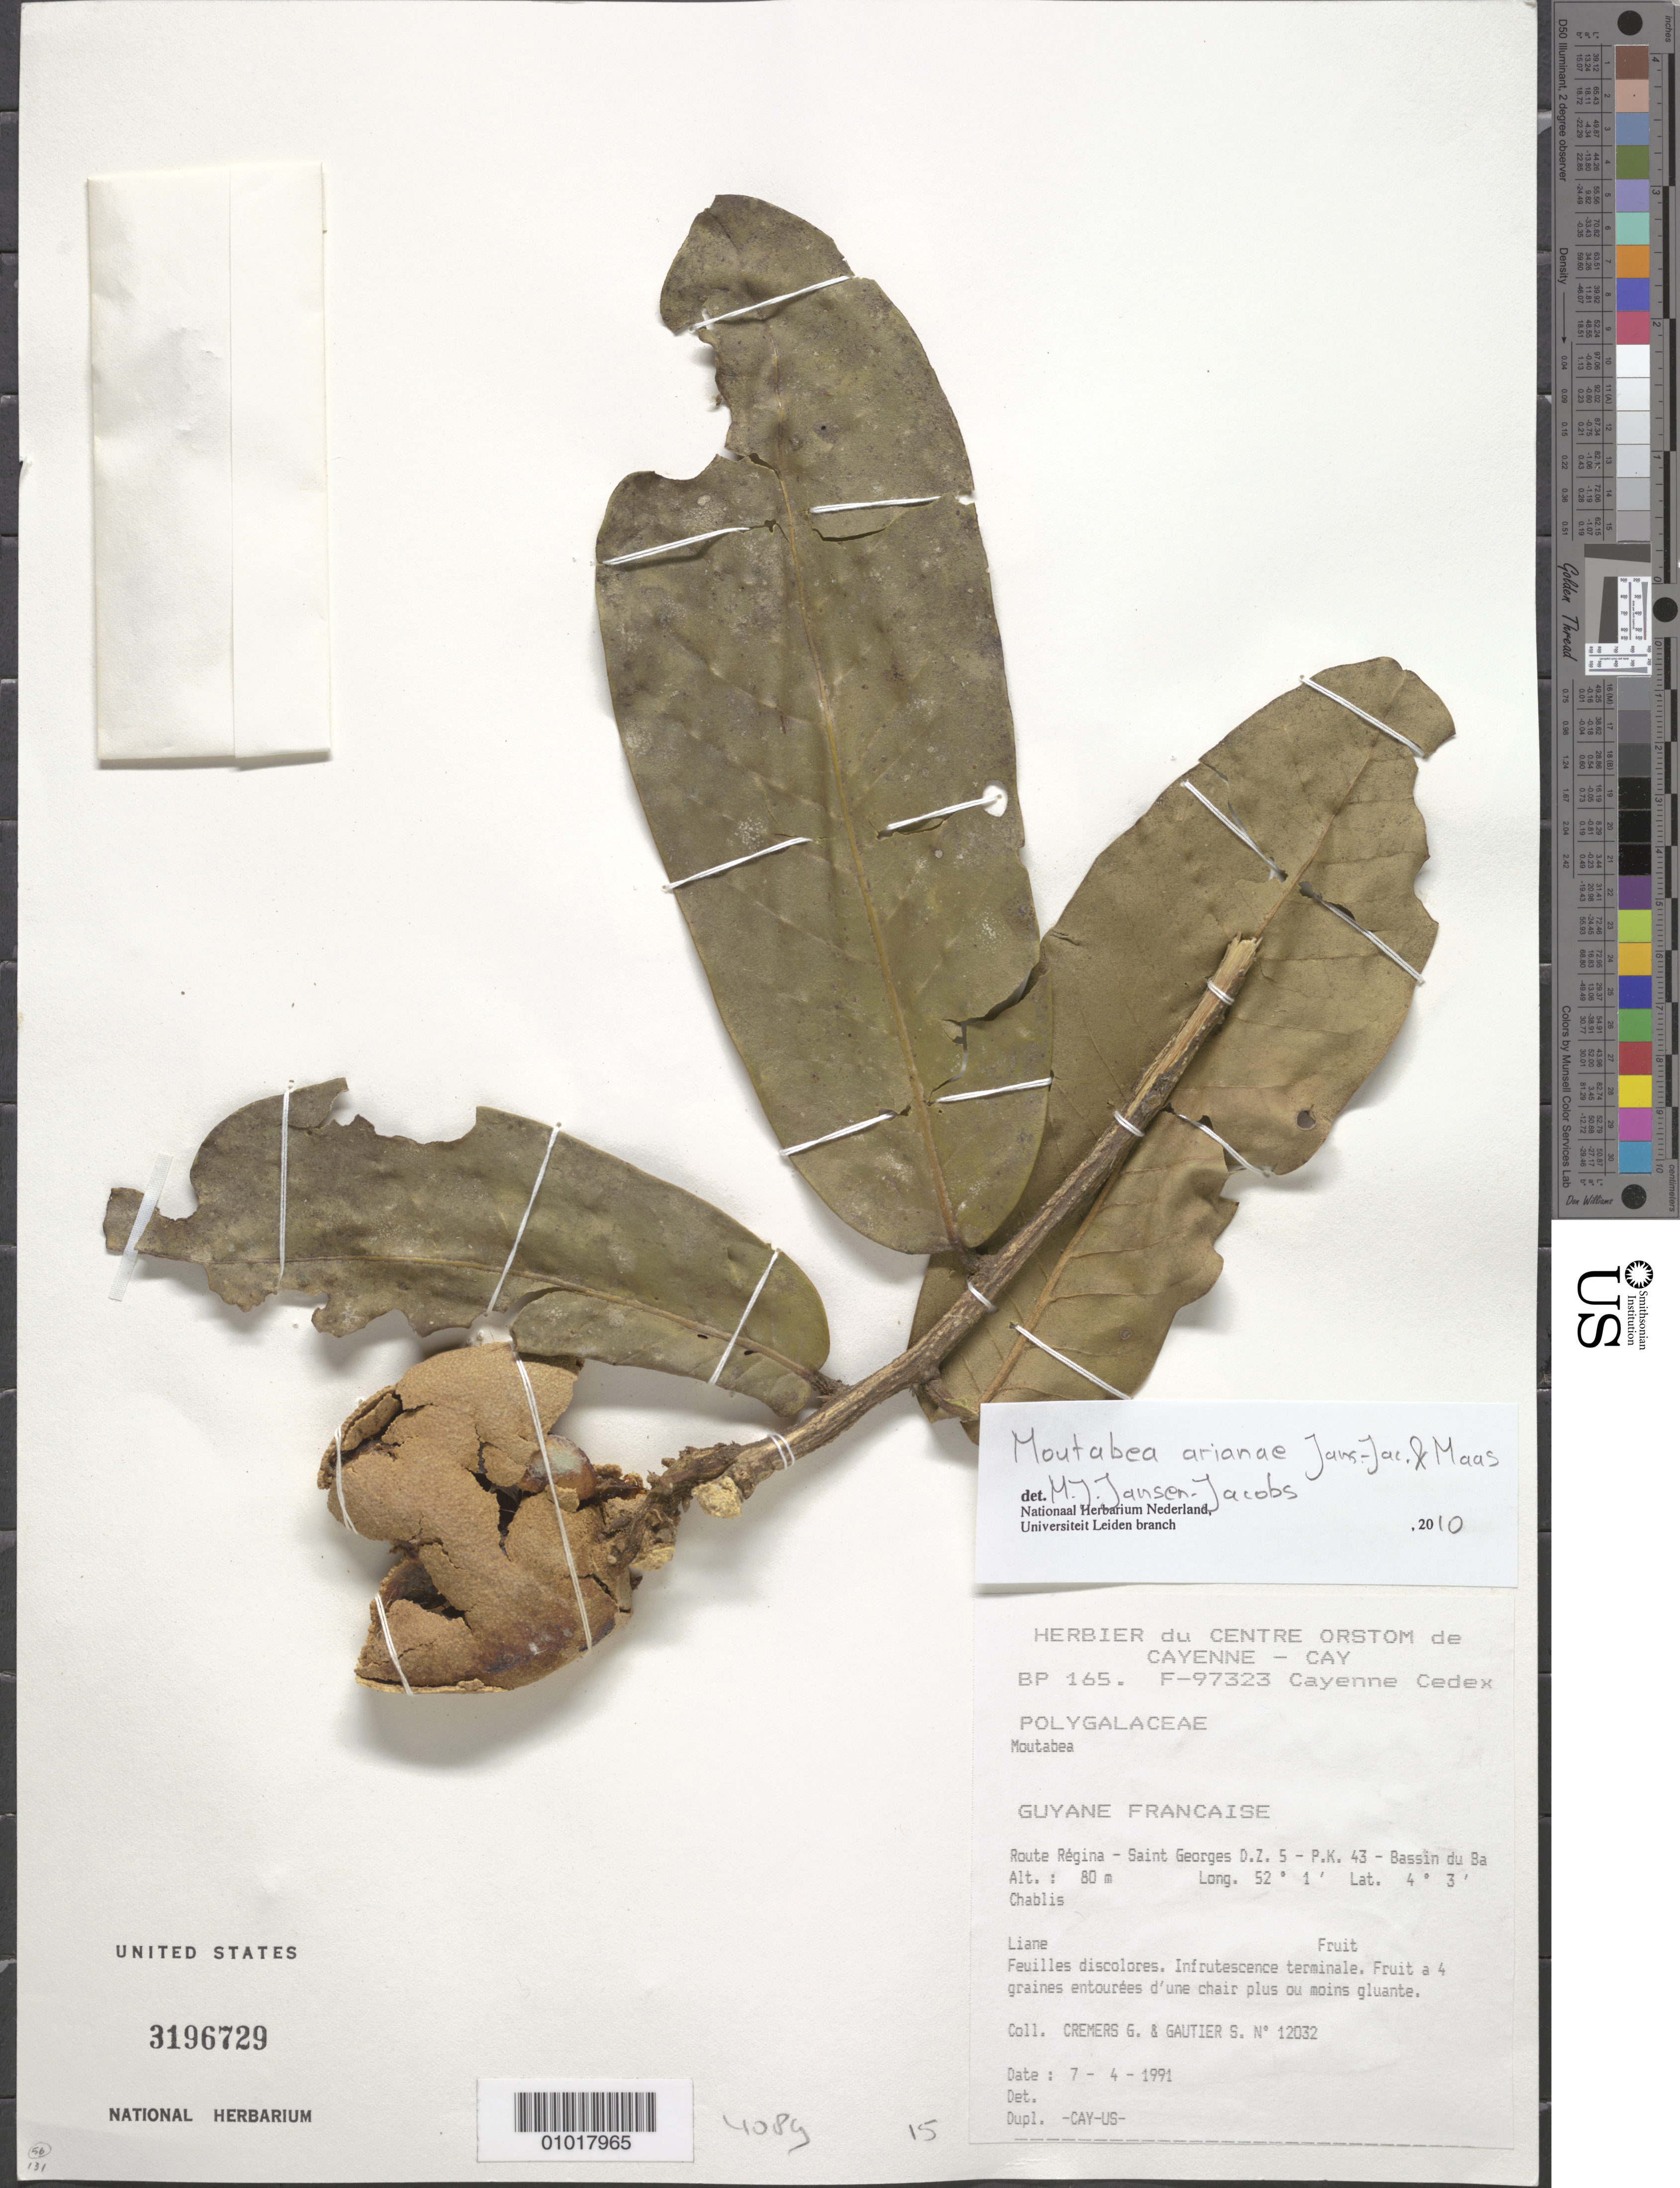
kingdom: Plantae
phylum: Tracheophyta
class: Magnoliopsida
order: Fabales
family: Polygalaceae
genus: Moutabea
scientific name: Moutabea arianiae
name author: Jans.-Jac. & Maas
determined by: Jansen-Jacobs, M. J., (U), Nationaal Herbarium Nederland, Utrecht University branch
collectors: G. Cremers & S. Gautier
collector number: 12032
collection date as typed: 7-Apr-91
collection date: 1991-04-07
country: French Guiana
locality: Route Régina, Saint Georges, DZ 5-PK43, Bassin de l'Approuague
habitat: Chablis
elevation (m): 80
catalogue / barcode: US 3196729